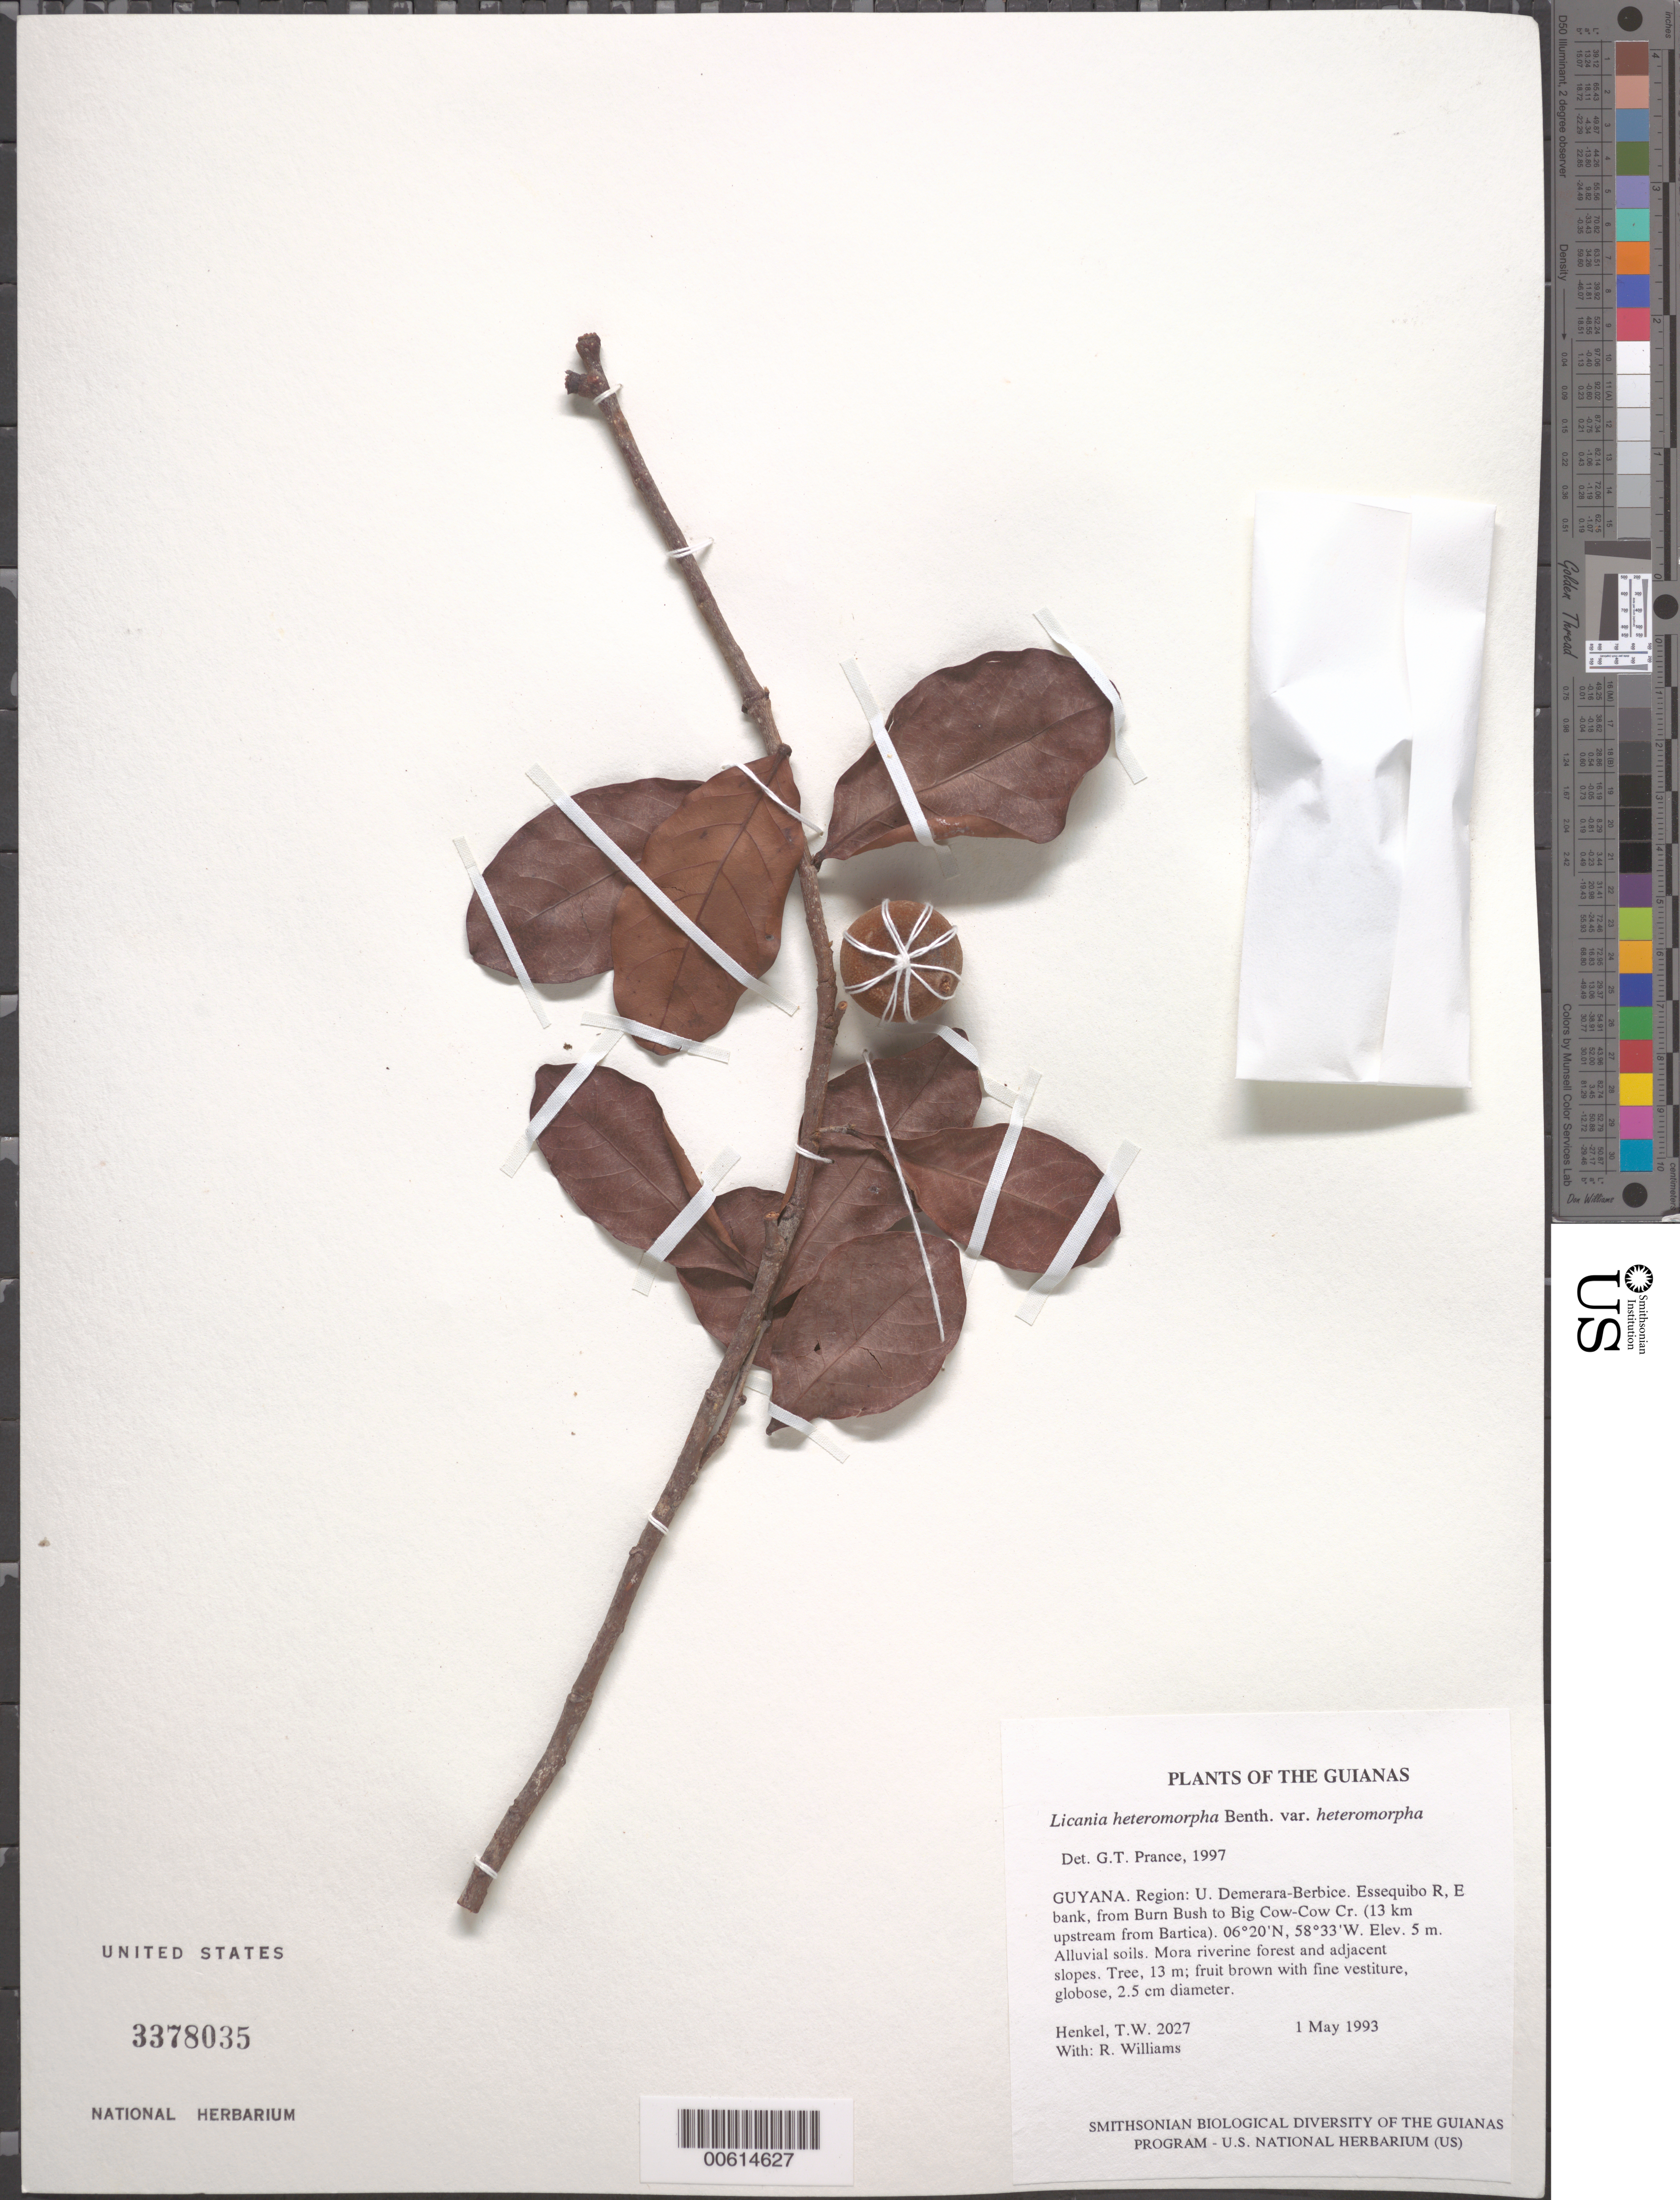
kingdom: Plantae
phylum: Tracheophyta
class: Magnoliopsida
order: Malpighiales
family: Chrysobalanaceae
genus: Hymenopus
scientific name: Hymenopus heteromorphus var. heteromorphus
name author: (Benth.) Sothers & Prance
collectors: T. Henkel & R. Williams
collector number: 2027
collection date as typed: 1 May 1993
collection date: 1993-05-01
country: Guyana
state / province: U. Demerara-Berbice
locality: Essequibo R, E bank, from Burn Bush to Big Cow-Cow Cr. (13 km upstream from Bartica)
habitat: Alluvial soils. Mora riverine forest and adjacent slopes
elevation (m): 5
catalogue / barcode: US 3378035